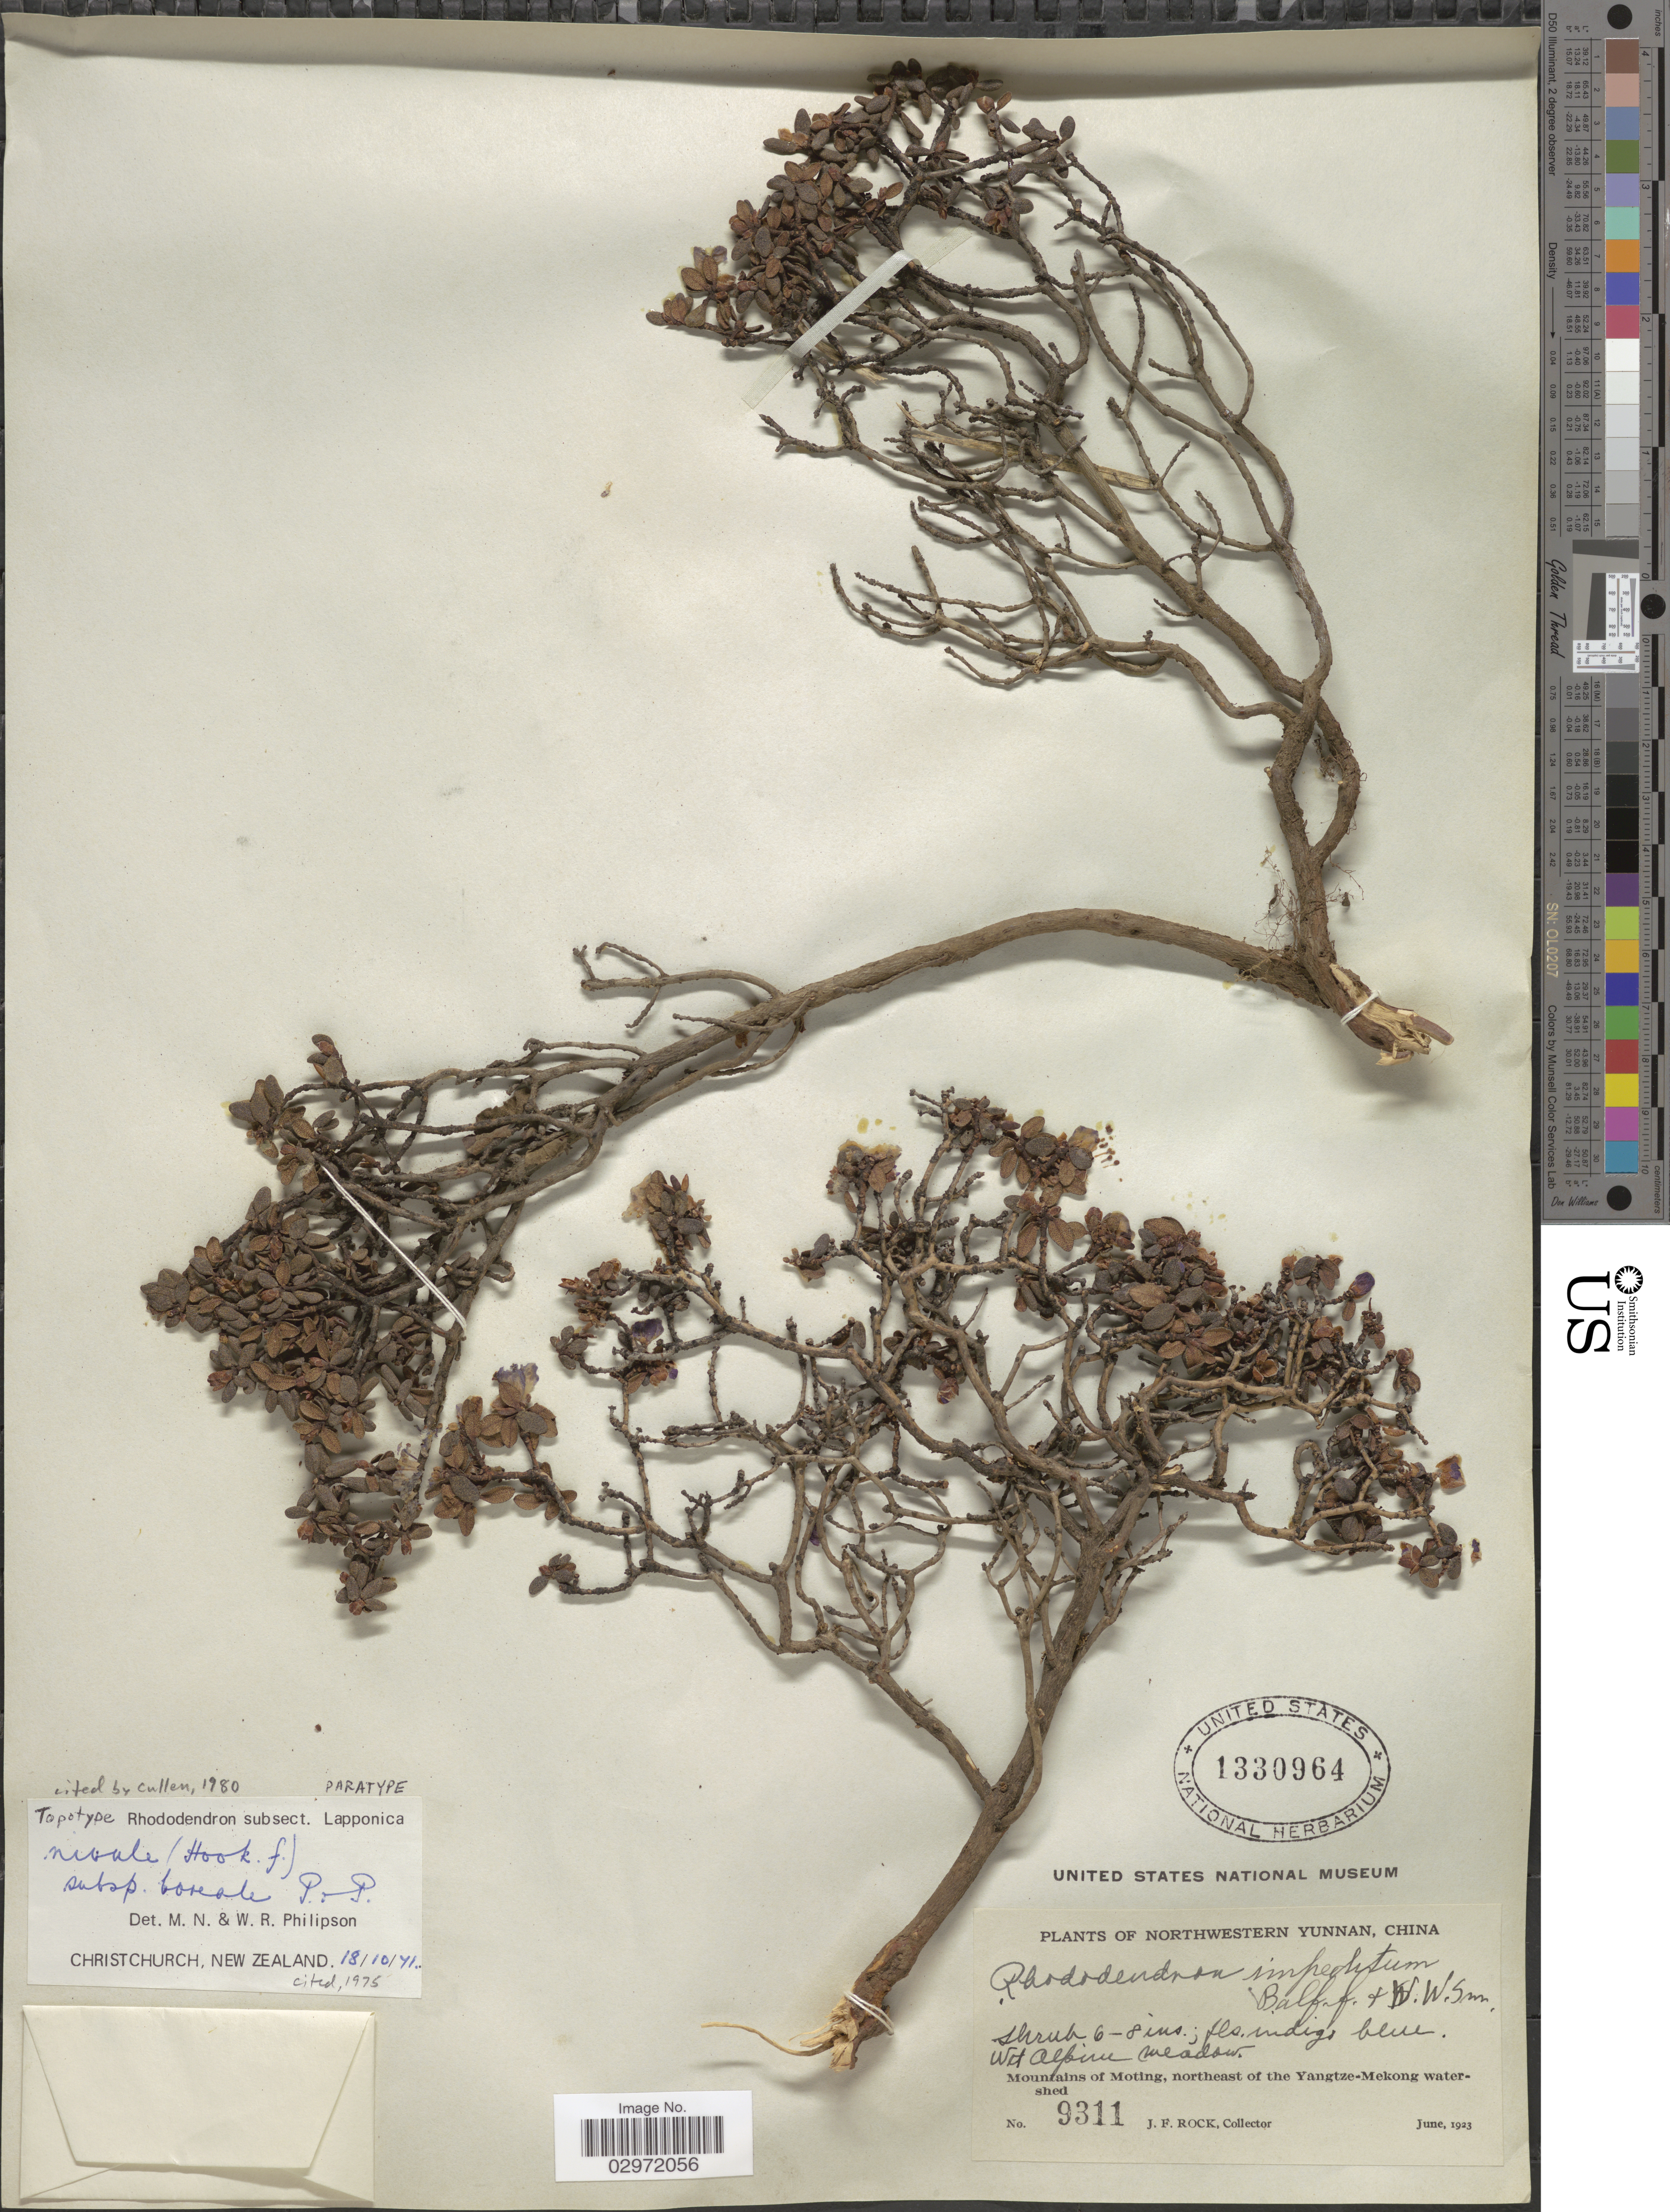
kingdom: Plantae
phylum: Tracheophyta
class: Magnoliopsida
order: Ericales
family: Ericaceae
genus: Rhododendron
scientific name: Rhododendron nivale subsp. boreale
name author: Philipson & M. N. Philipson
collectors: J. Rock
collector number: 9311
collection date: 1923-06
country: China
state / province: Yunnan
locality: Northwestern Yunnan. Wet Alpine meadow. Mountains of Moting, northeast of the Yangtze-Mekong watershed.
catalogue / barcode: US 1330964